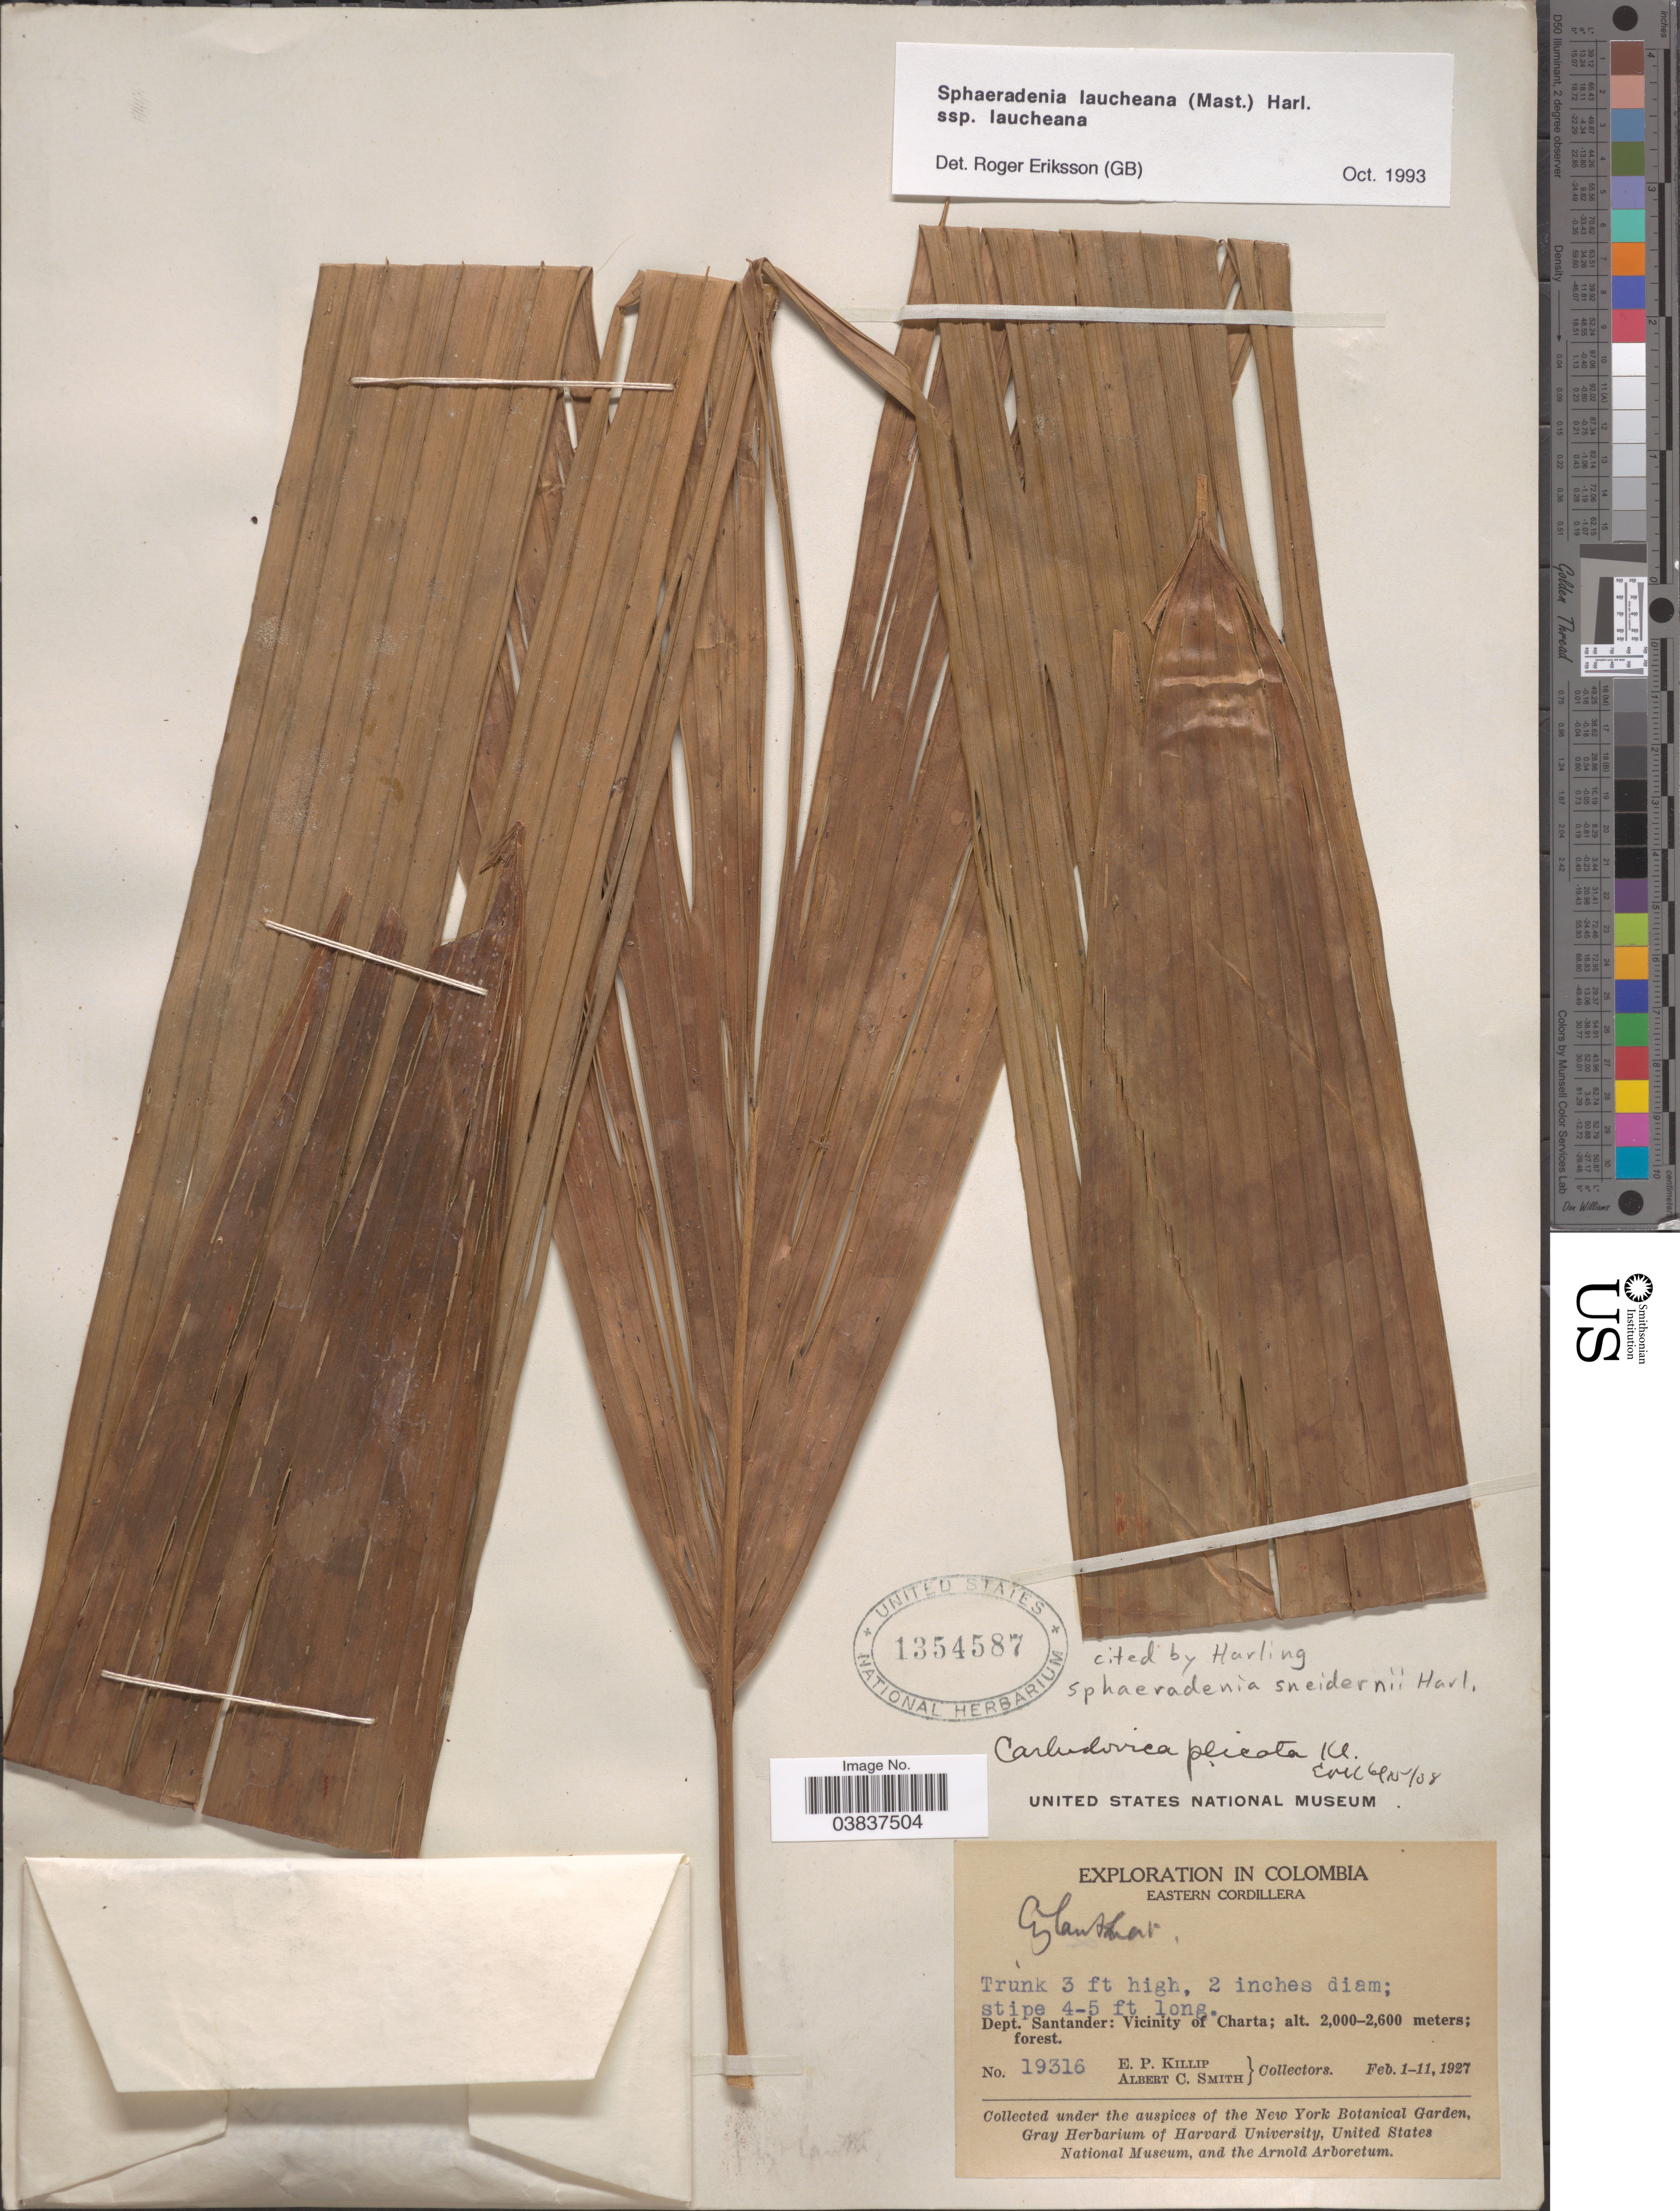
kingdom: Plantae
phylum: Tracheophyta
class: Liliopsida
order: Pandanales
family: Cyclanthaceae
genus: Sphaeradenia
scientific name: Sphaeradenia laucheana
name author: (Mast.) Harling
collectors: E. P. Killip & A. C. Smith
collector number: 19316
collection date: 1927-02-01/1927-02-11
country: Colombia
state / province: Santander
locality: Eastern Cordillera. Dept. Santander: Vicinity of Charta.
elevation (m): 2000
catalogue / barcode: US 1354587